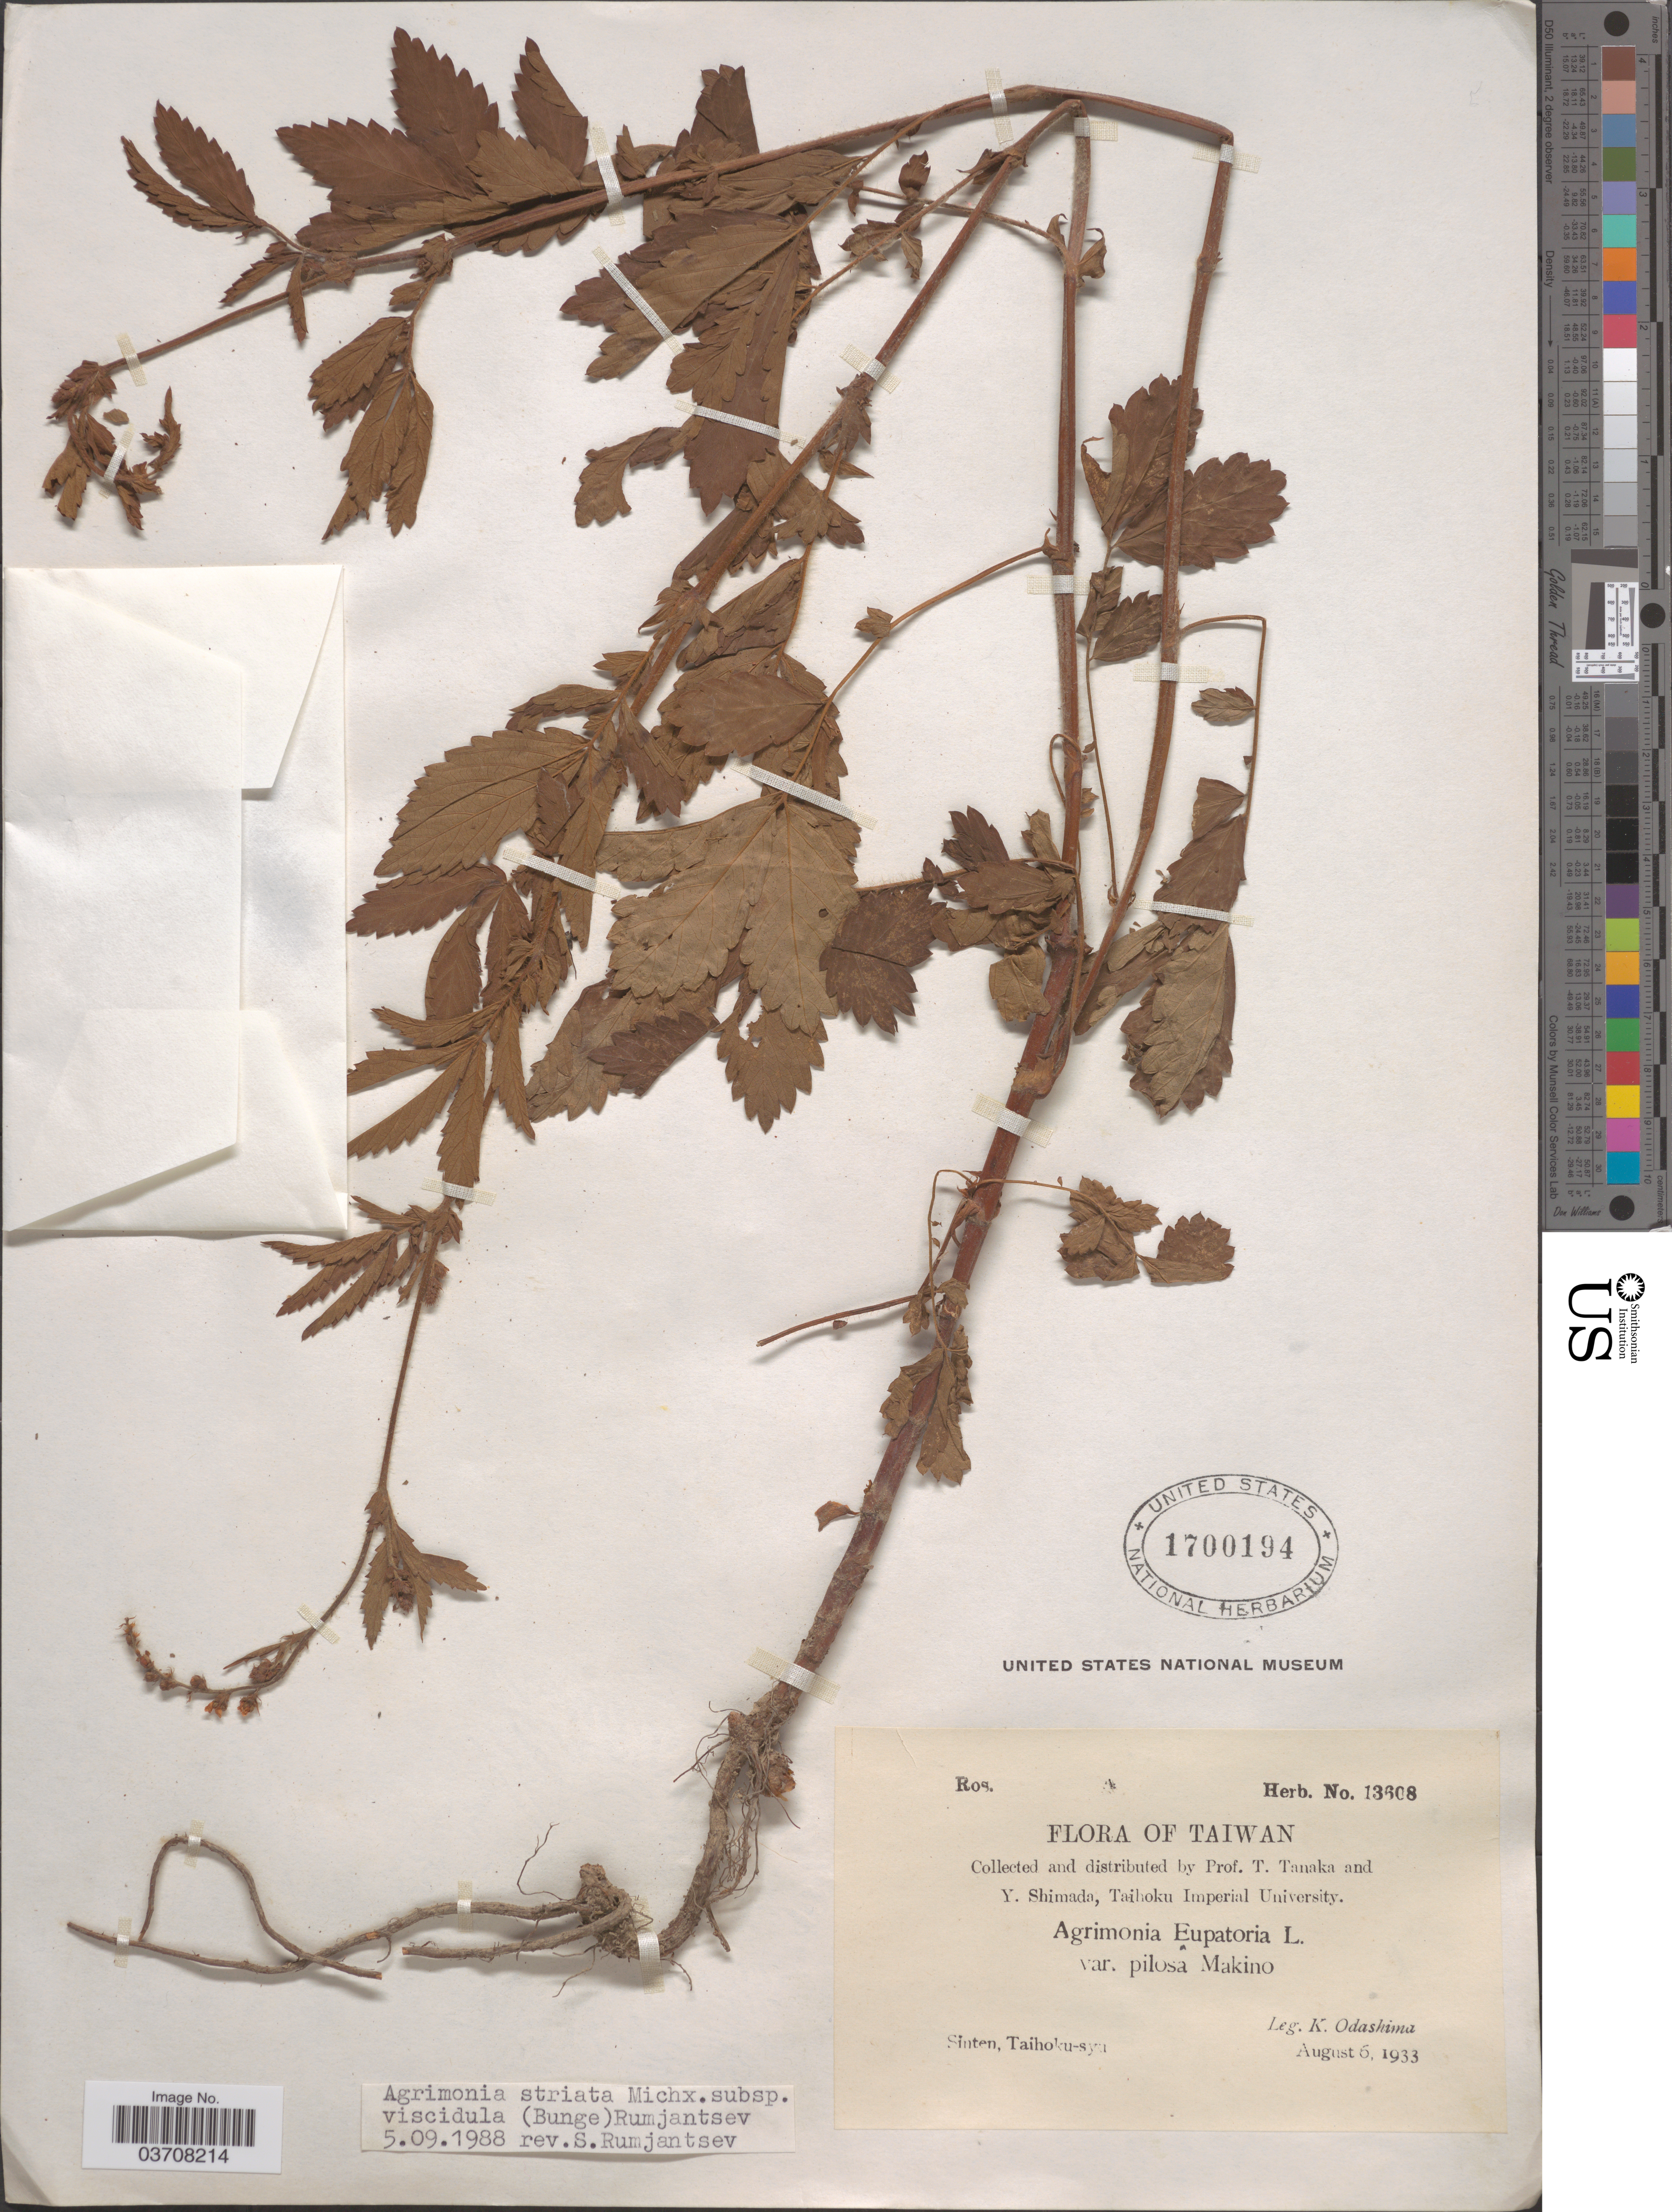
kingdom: Plantae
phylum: Tracheophyta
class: Magnoliopsida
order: Rosales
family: Rosaceae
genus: Agrimonia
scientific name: Agrimonia striata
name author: Michx.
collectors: K. Odashima, T. Tanaka & Y. Shimada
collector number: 13608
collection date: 1933-08-06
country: Taiwan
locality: Sinten, Taihoku-syu.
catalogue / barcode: US 1700194